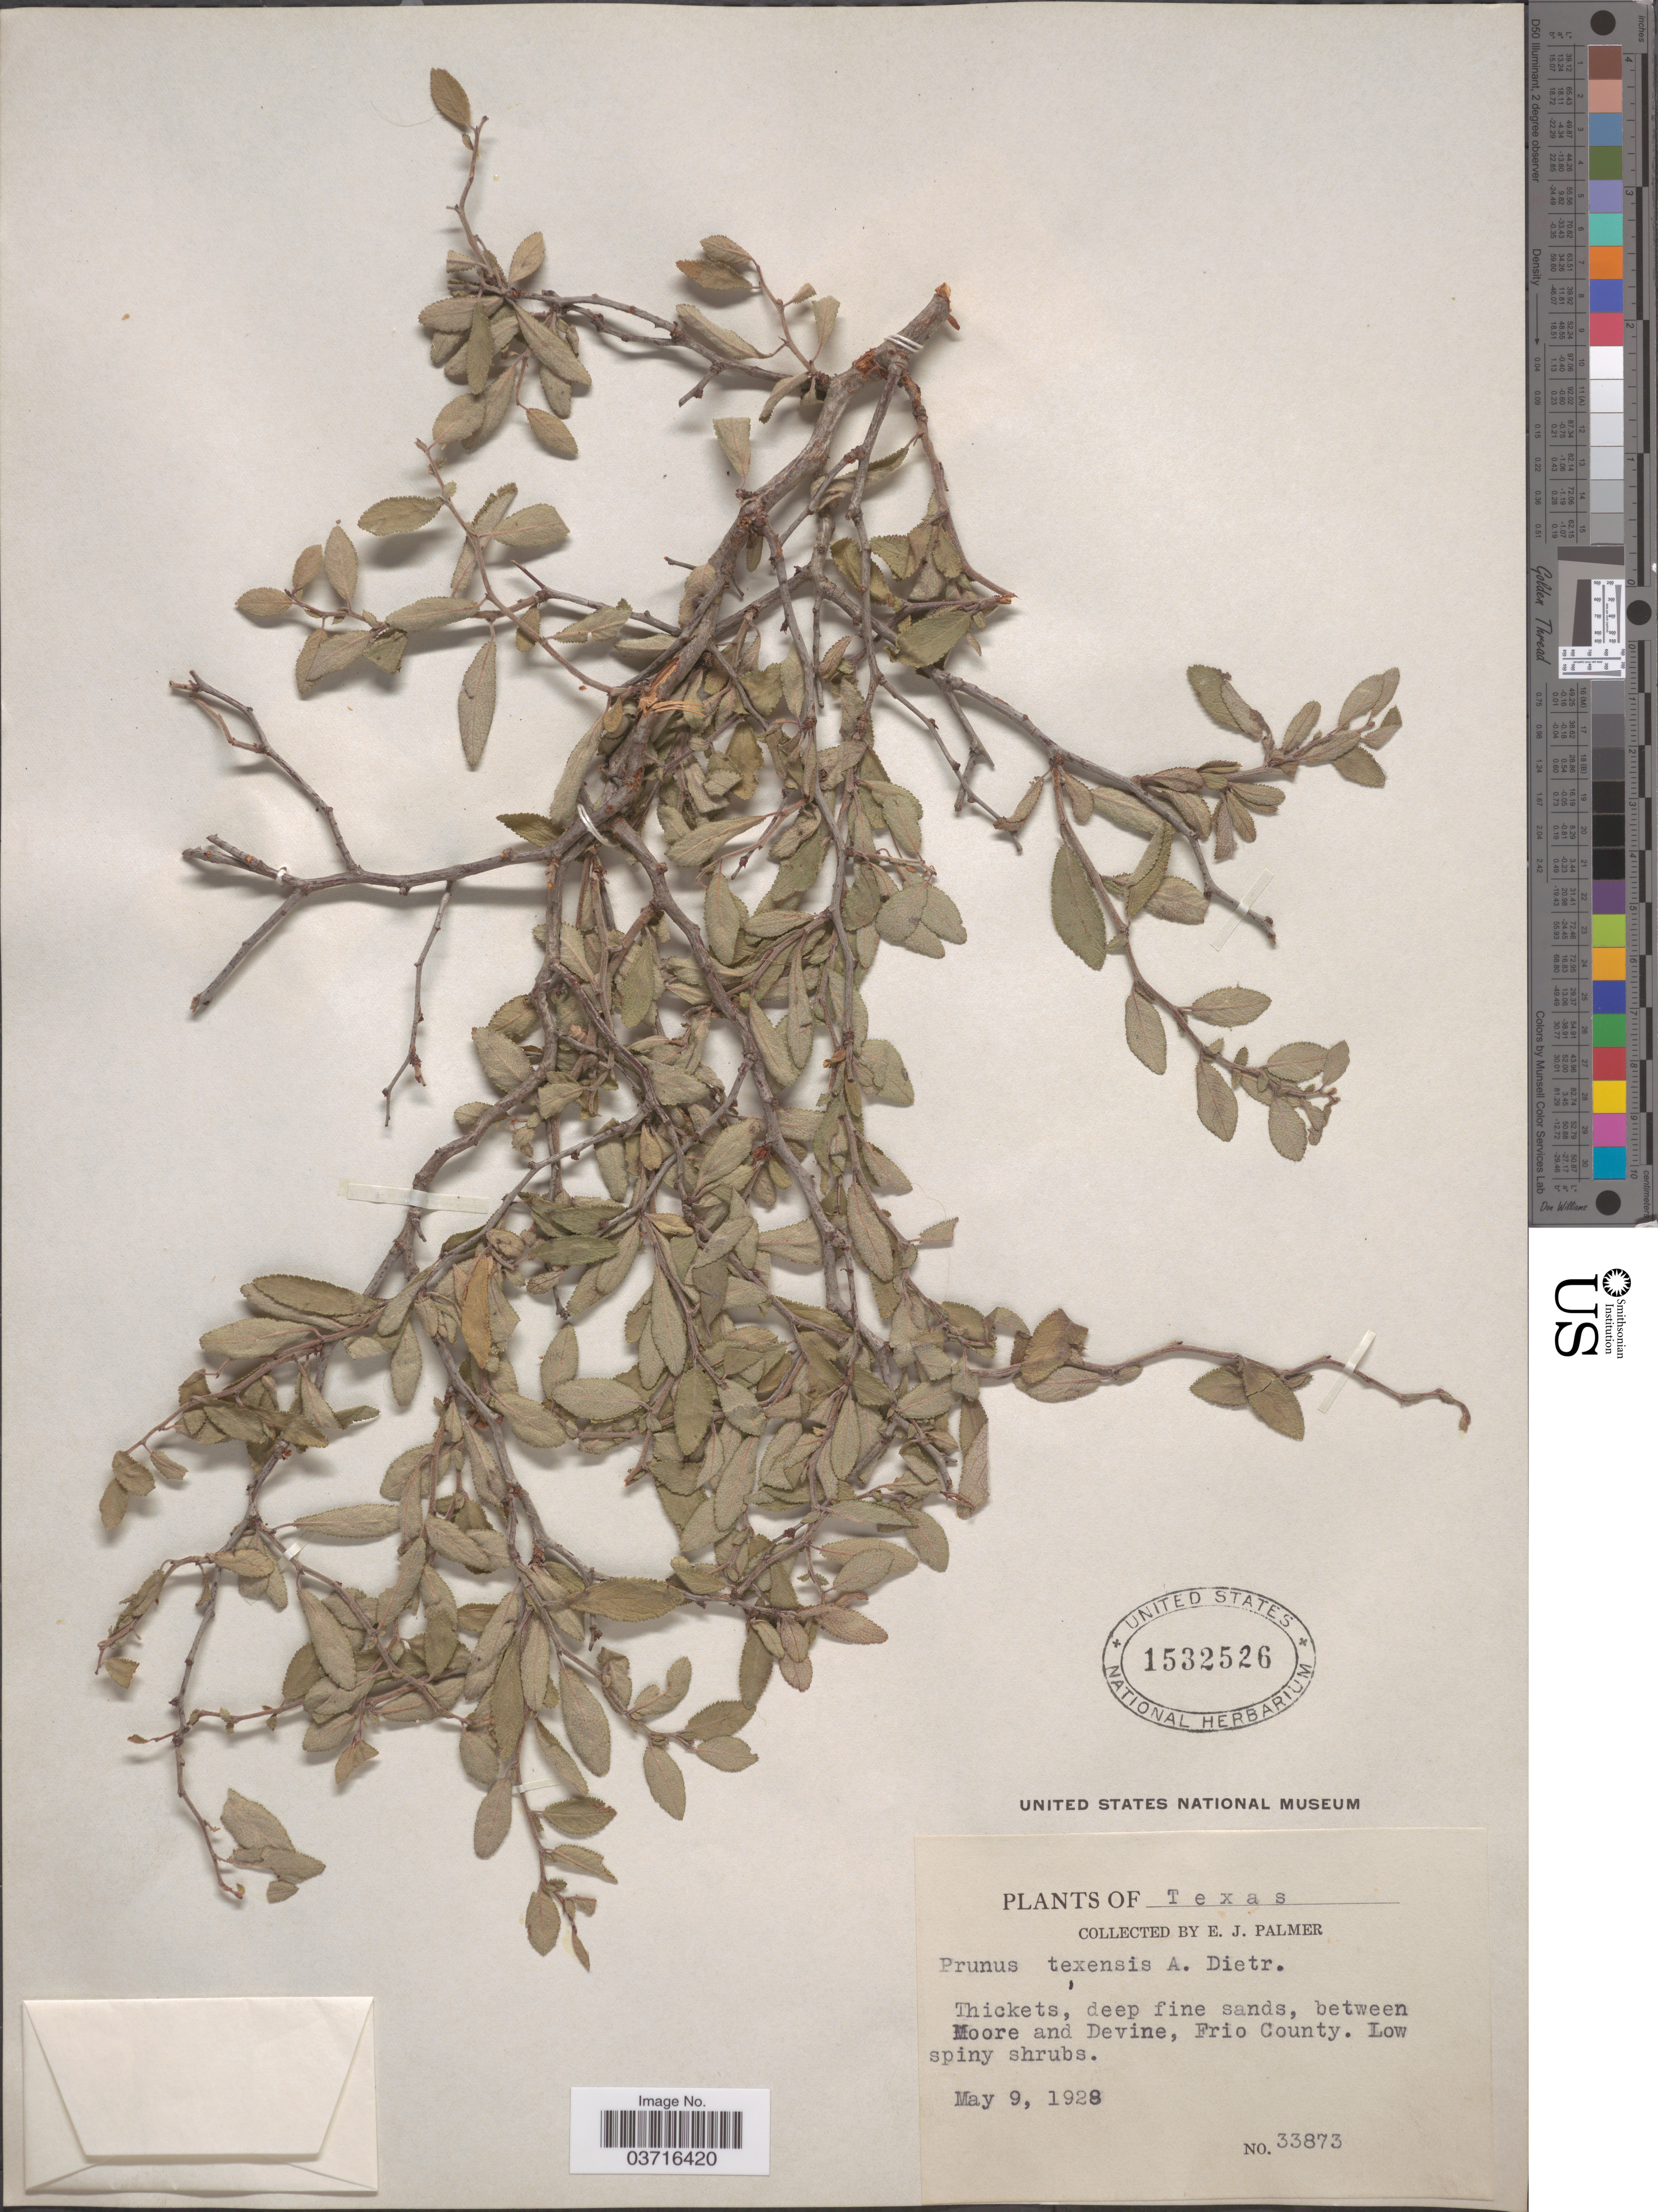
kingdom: Plantae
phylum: Tracheophyta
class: Magnoliopsida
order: Rosales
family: Rosaceae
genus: Prunus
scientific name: Prunus texana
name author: D. Dietr.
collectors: E. J. Palmer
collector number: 33873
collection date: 1928-05-09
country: United States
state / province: Texas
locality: Between Moore and Devine, Frio County.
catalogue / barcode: US 1532526